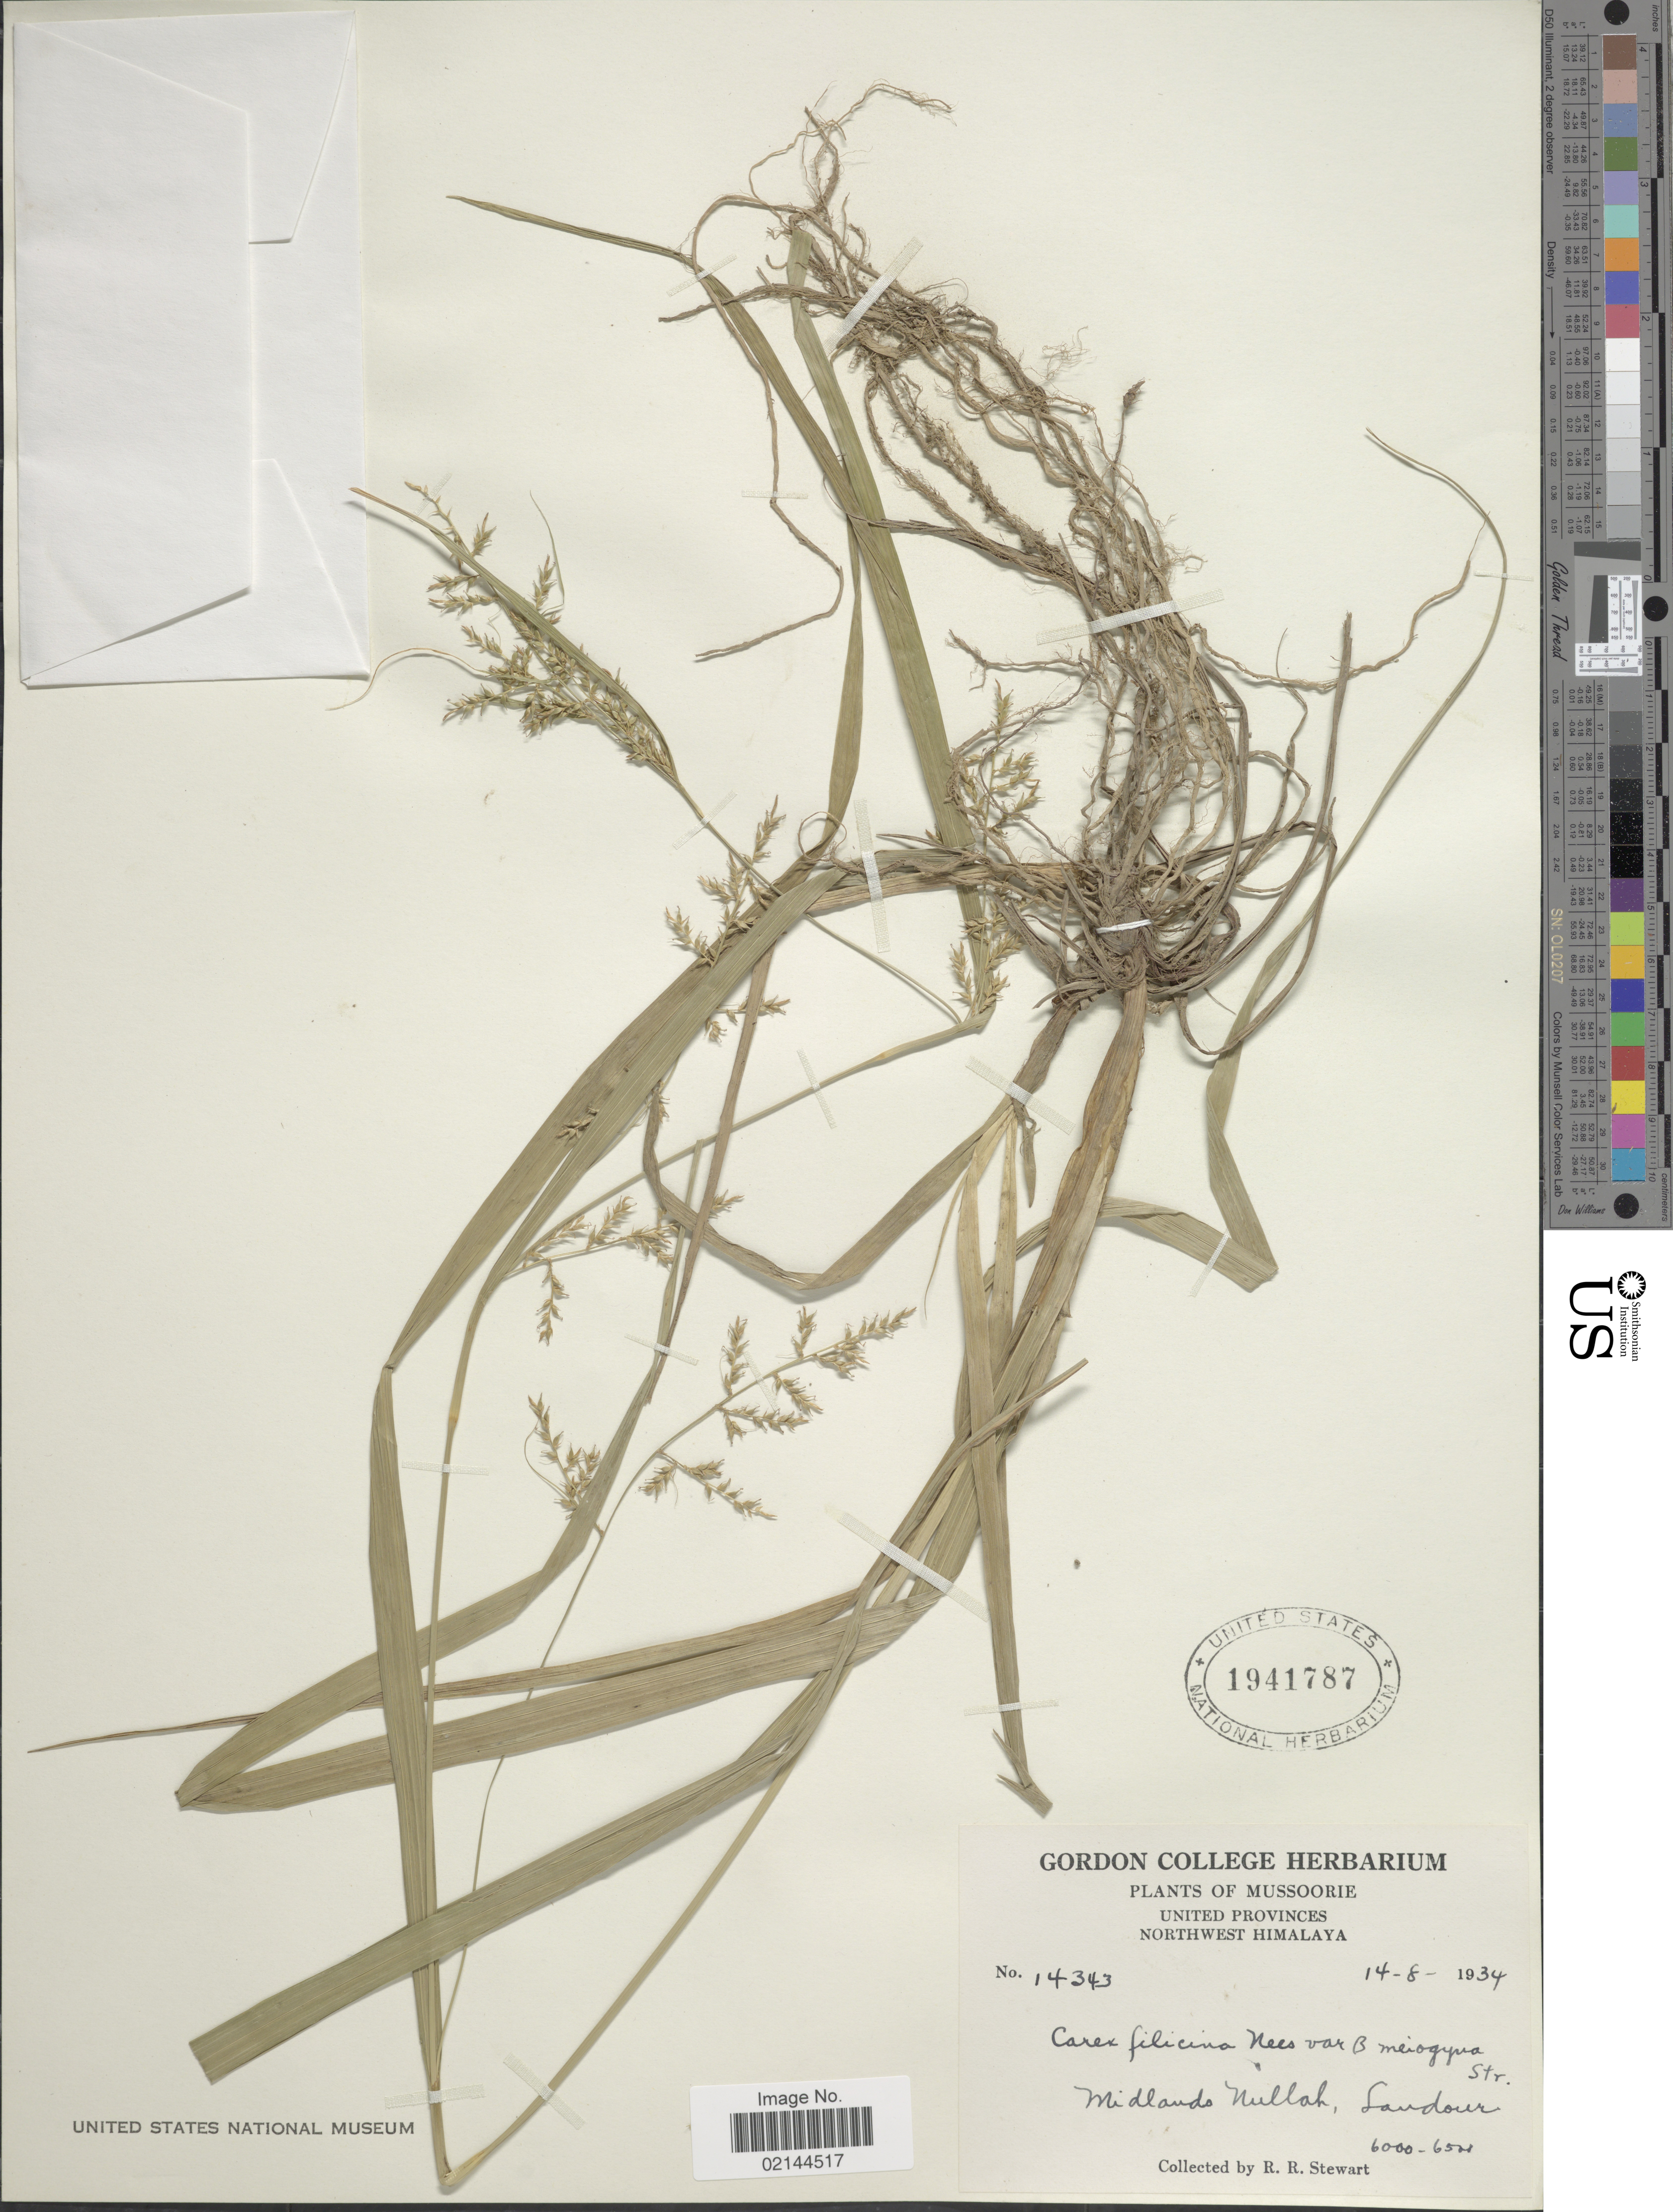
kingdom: Plantae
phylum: Tracheophyta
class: Liliopsida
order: Poales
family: Cyperaceae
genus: Carex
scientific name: Carex filicina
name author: Nees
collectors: R. R. Stewart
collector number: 14343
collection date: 1934-08-14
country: India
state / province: Uttarakhand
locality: Mussoorie. United Province. Northwest Himalaya. Midlands Nullah, Landour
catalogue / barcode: US 1941787